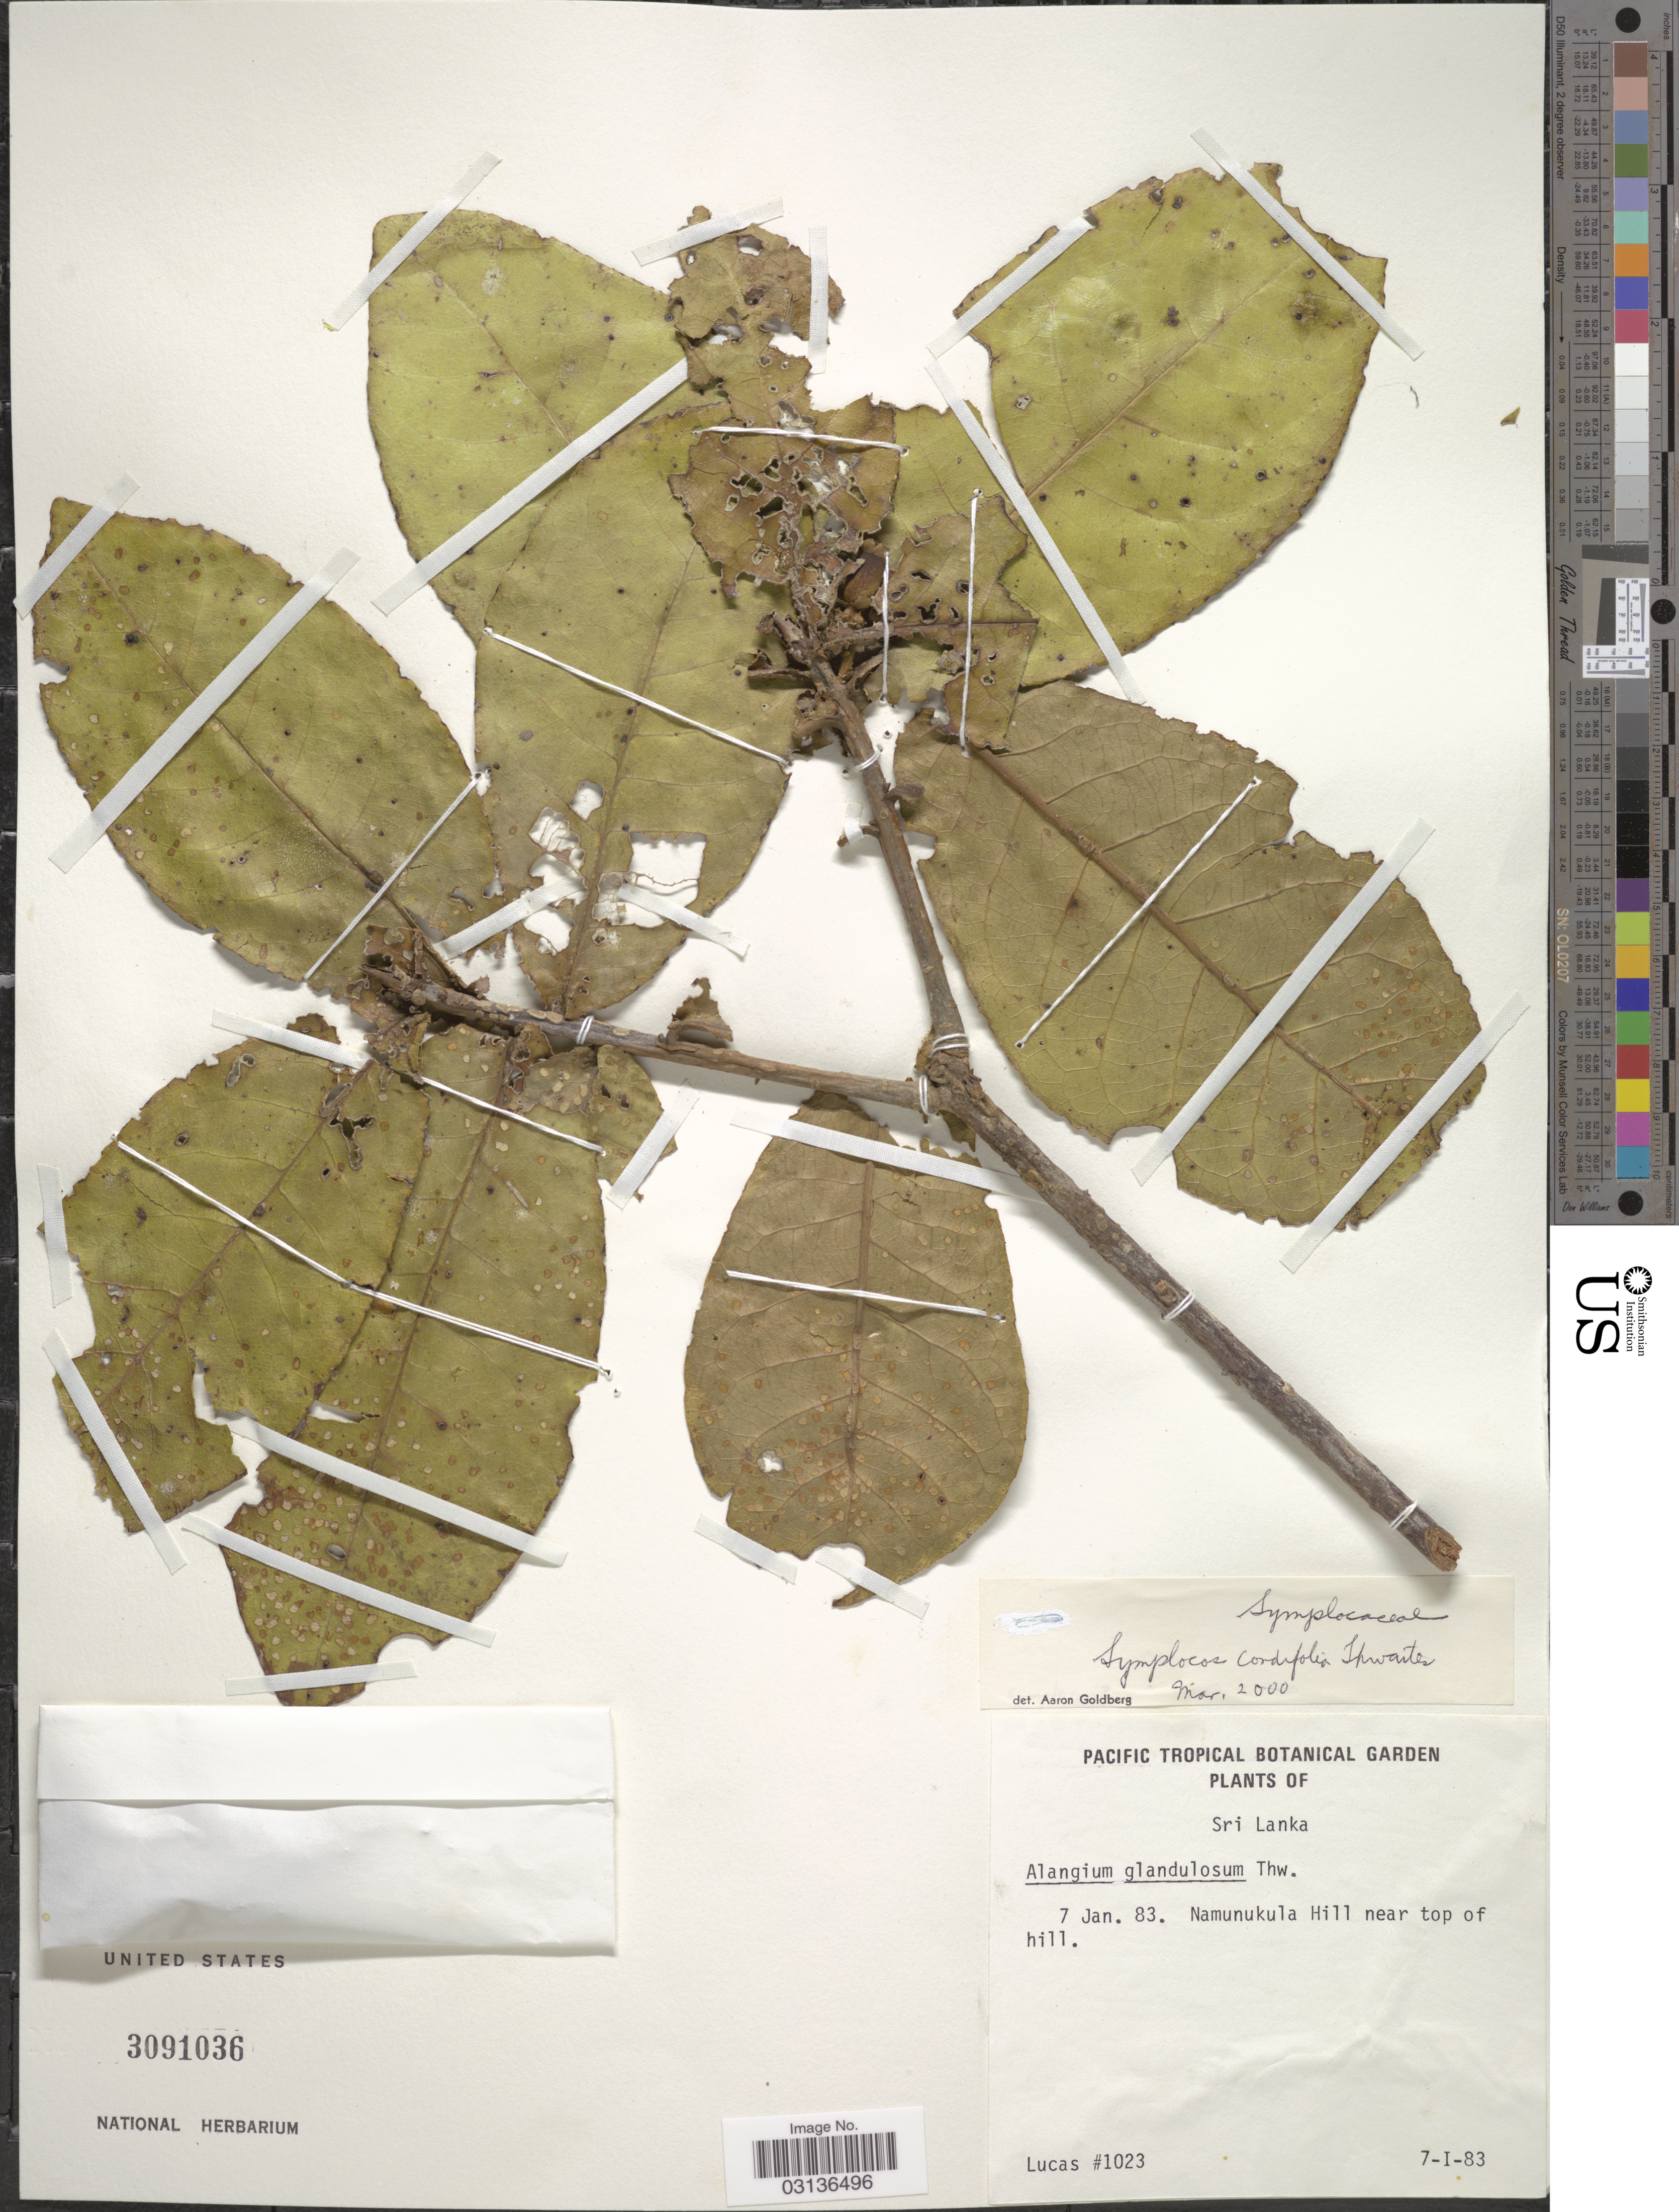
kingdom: Plantae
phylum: Tracheophyta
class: Magnoliopsida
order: Ericales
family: Symplocaceae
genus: Symplocos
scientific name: Symplocos cordifolia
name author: Thwaites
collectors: Lucas, --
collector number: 1023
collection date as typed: Transcribed d/m/y: 7/1/83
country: Sri Lanka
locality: Namunukula Hill near top of hill.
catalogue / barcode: US 3091036